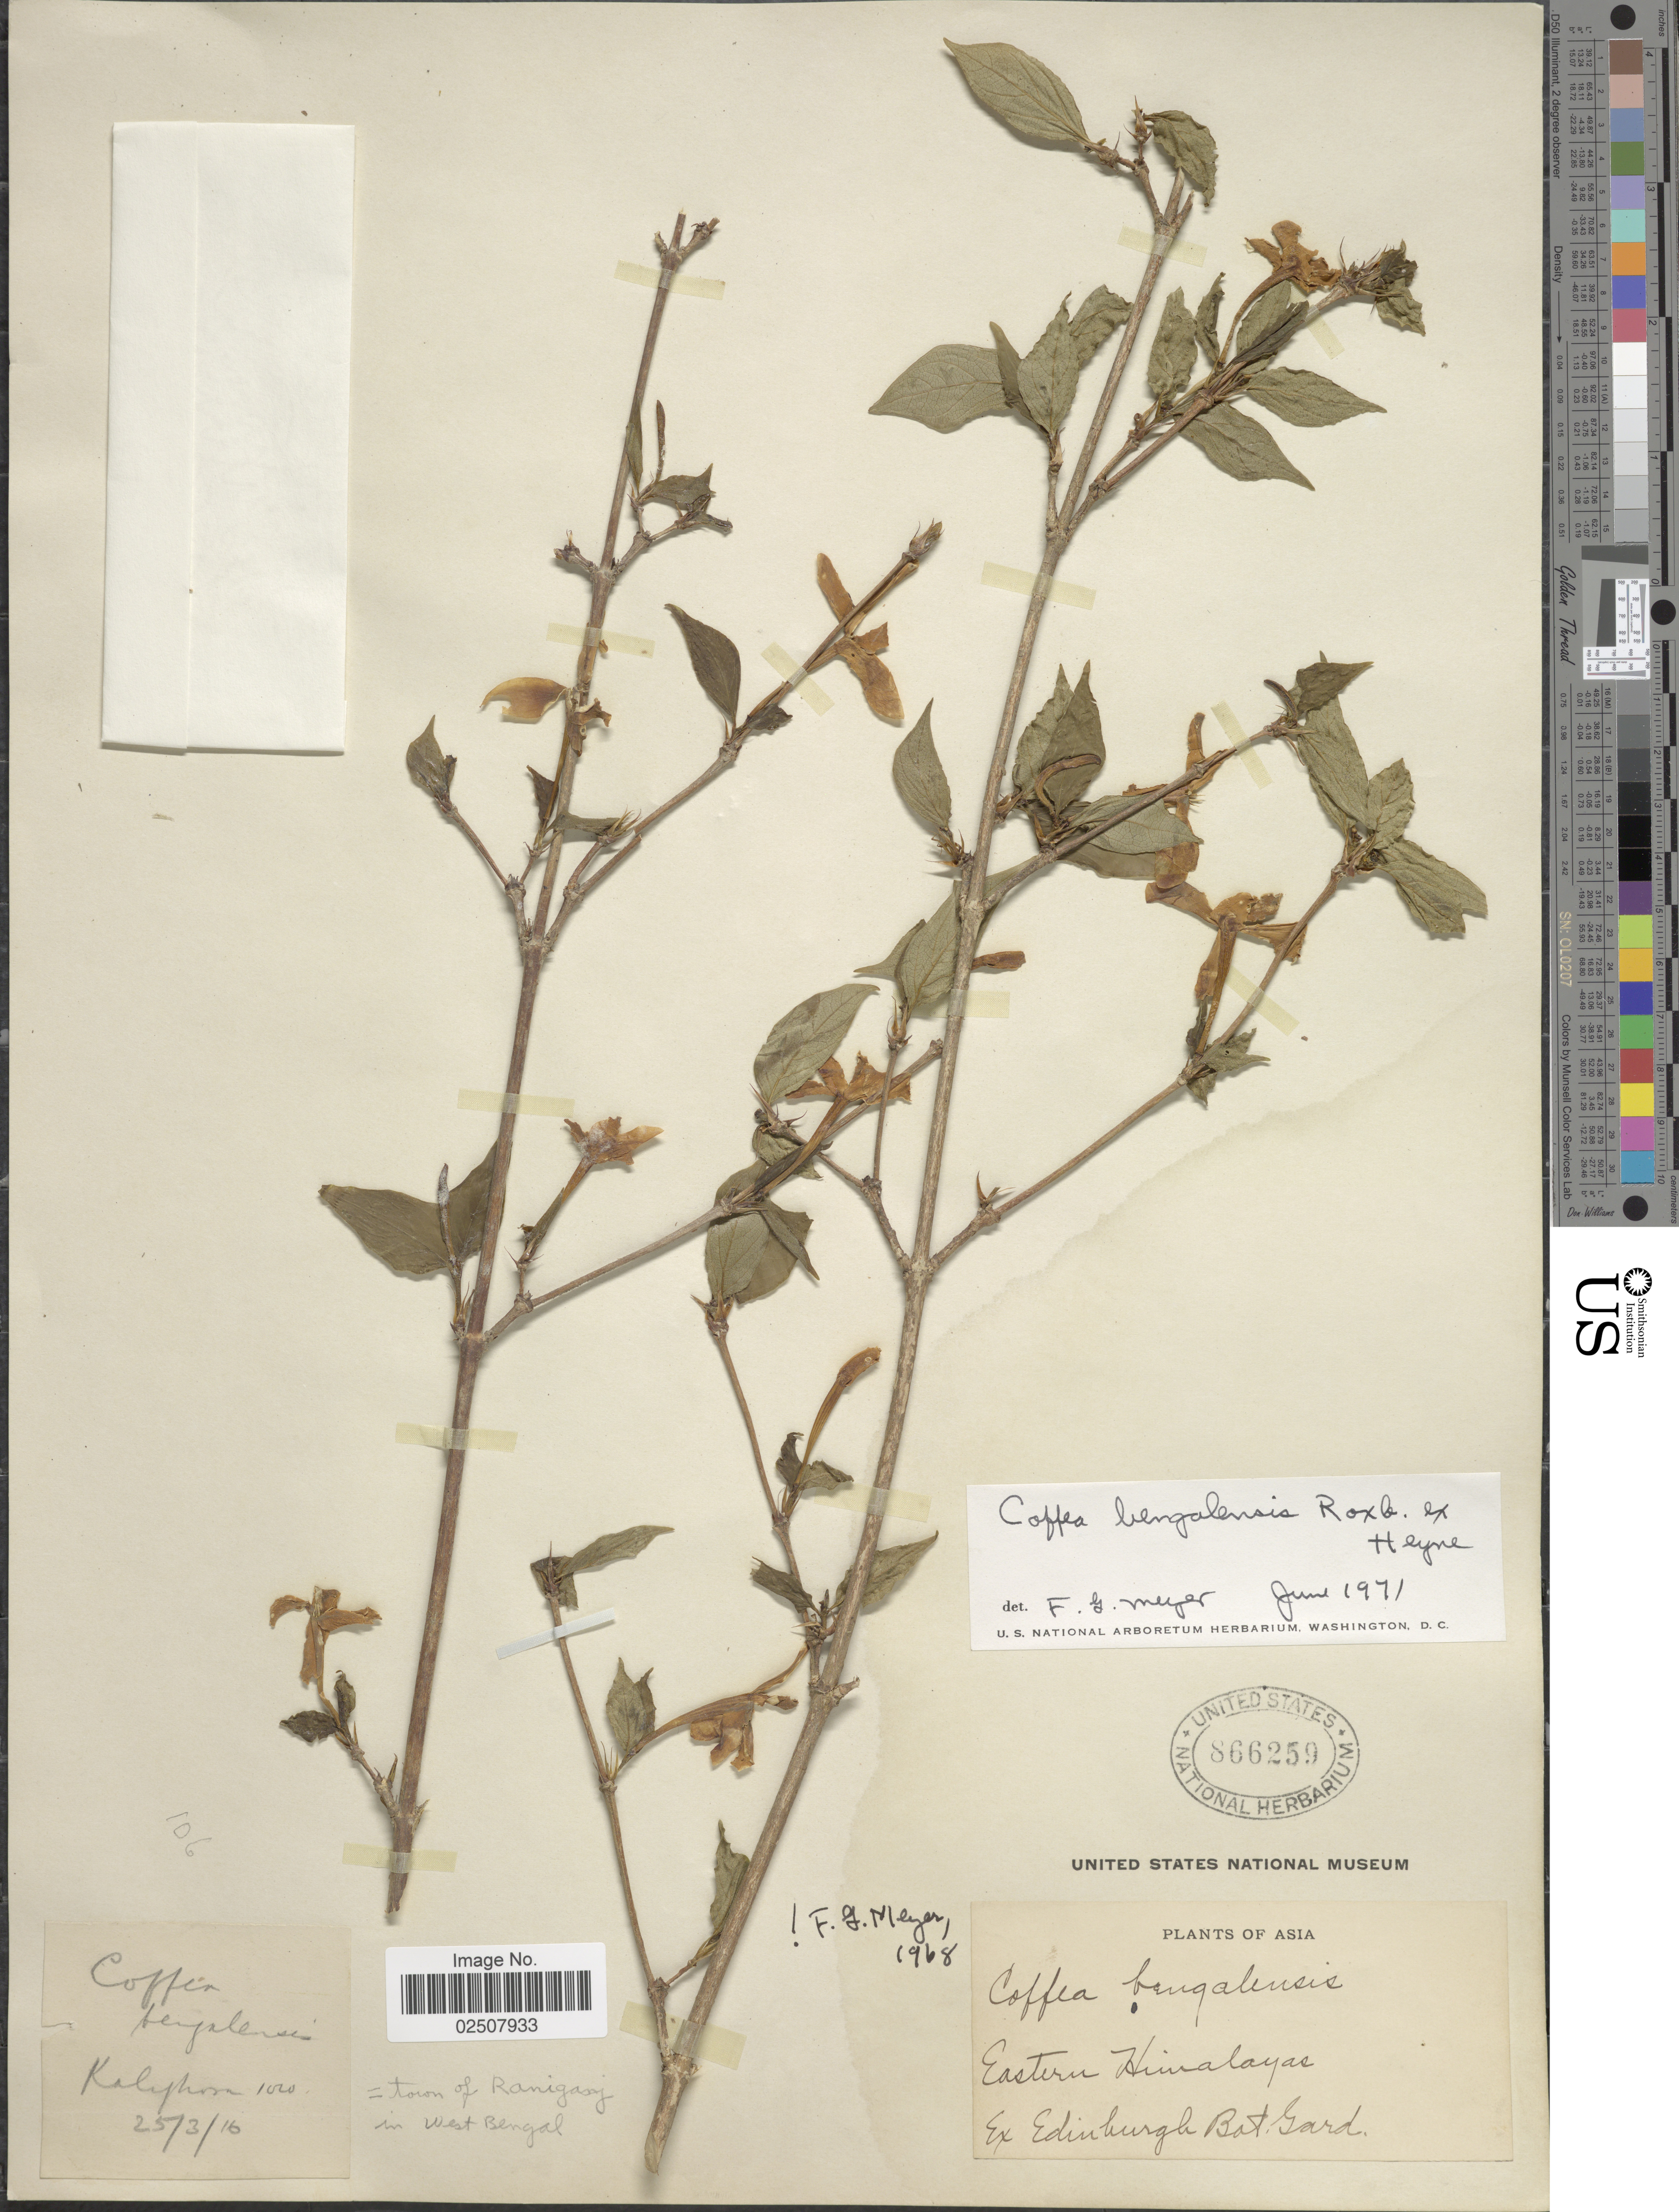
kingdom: Plantae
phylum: Tracheophyta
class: Magnoliopsida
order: Gentianales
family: Rubiaceae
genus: Coffea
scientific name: Coffea benghalensis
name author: B. Heyne ex Roth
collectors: Royal Botanic Garden Edinburgh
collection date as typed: Transcribed d/m/y: 25/3/16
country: India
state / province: West Bengal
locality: Kalip [illegible text], town of Raniganj in West Bengal, Eastern Himalaya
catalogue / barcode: US 866259